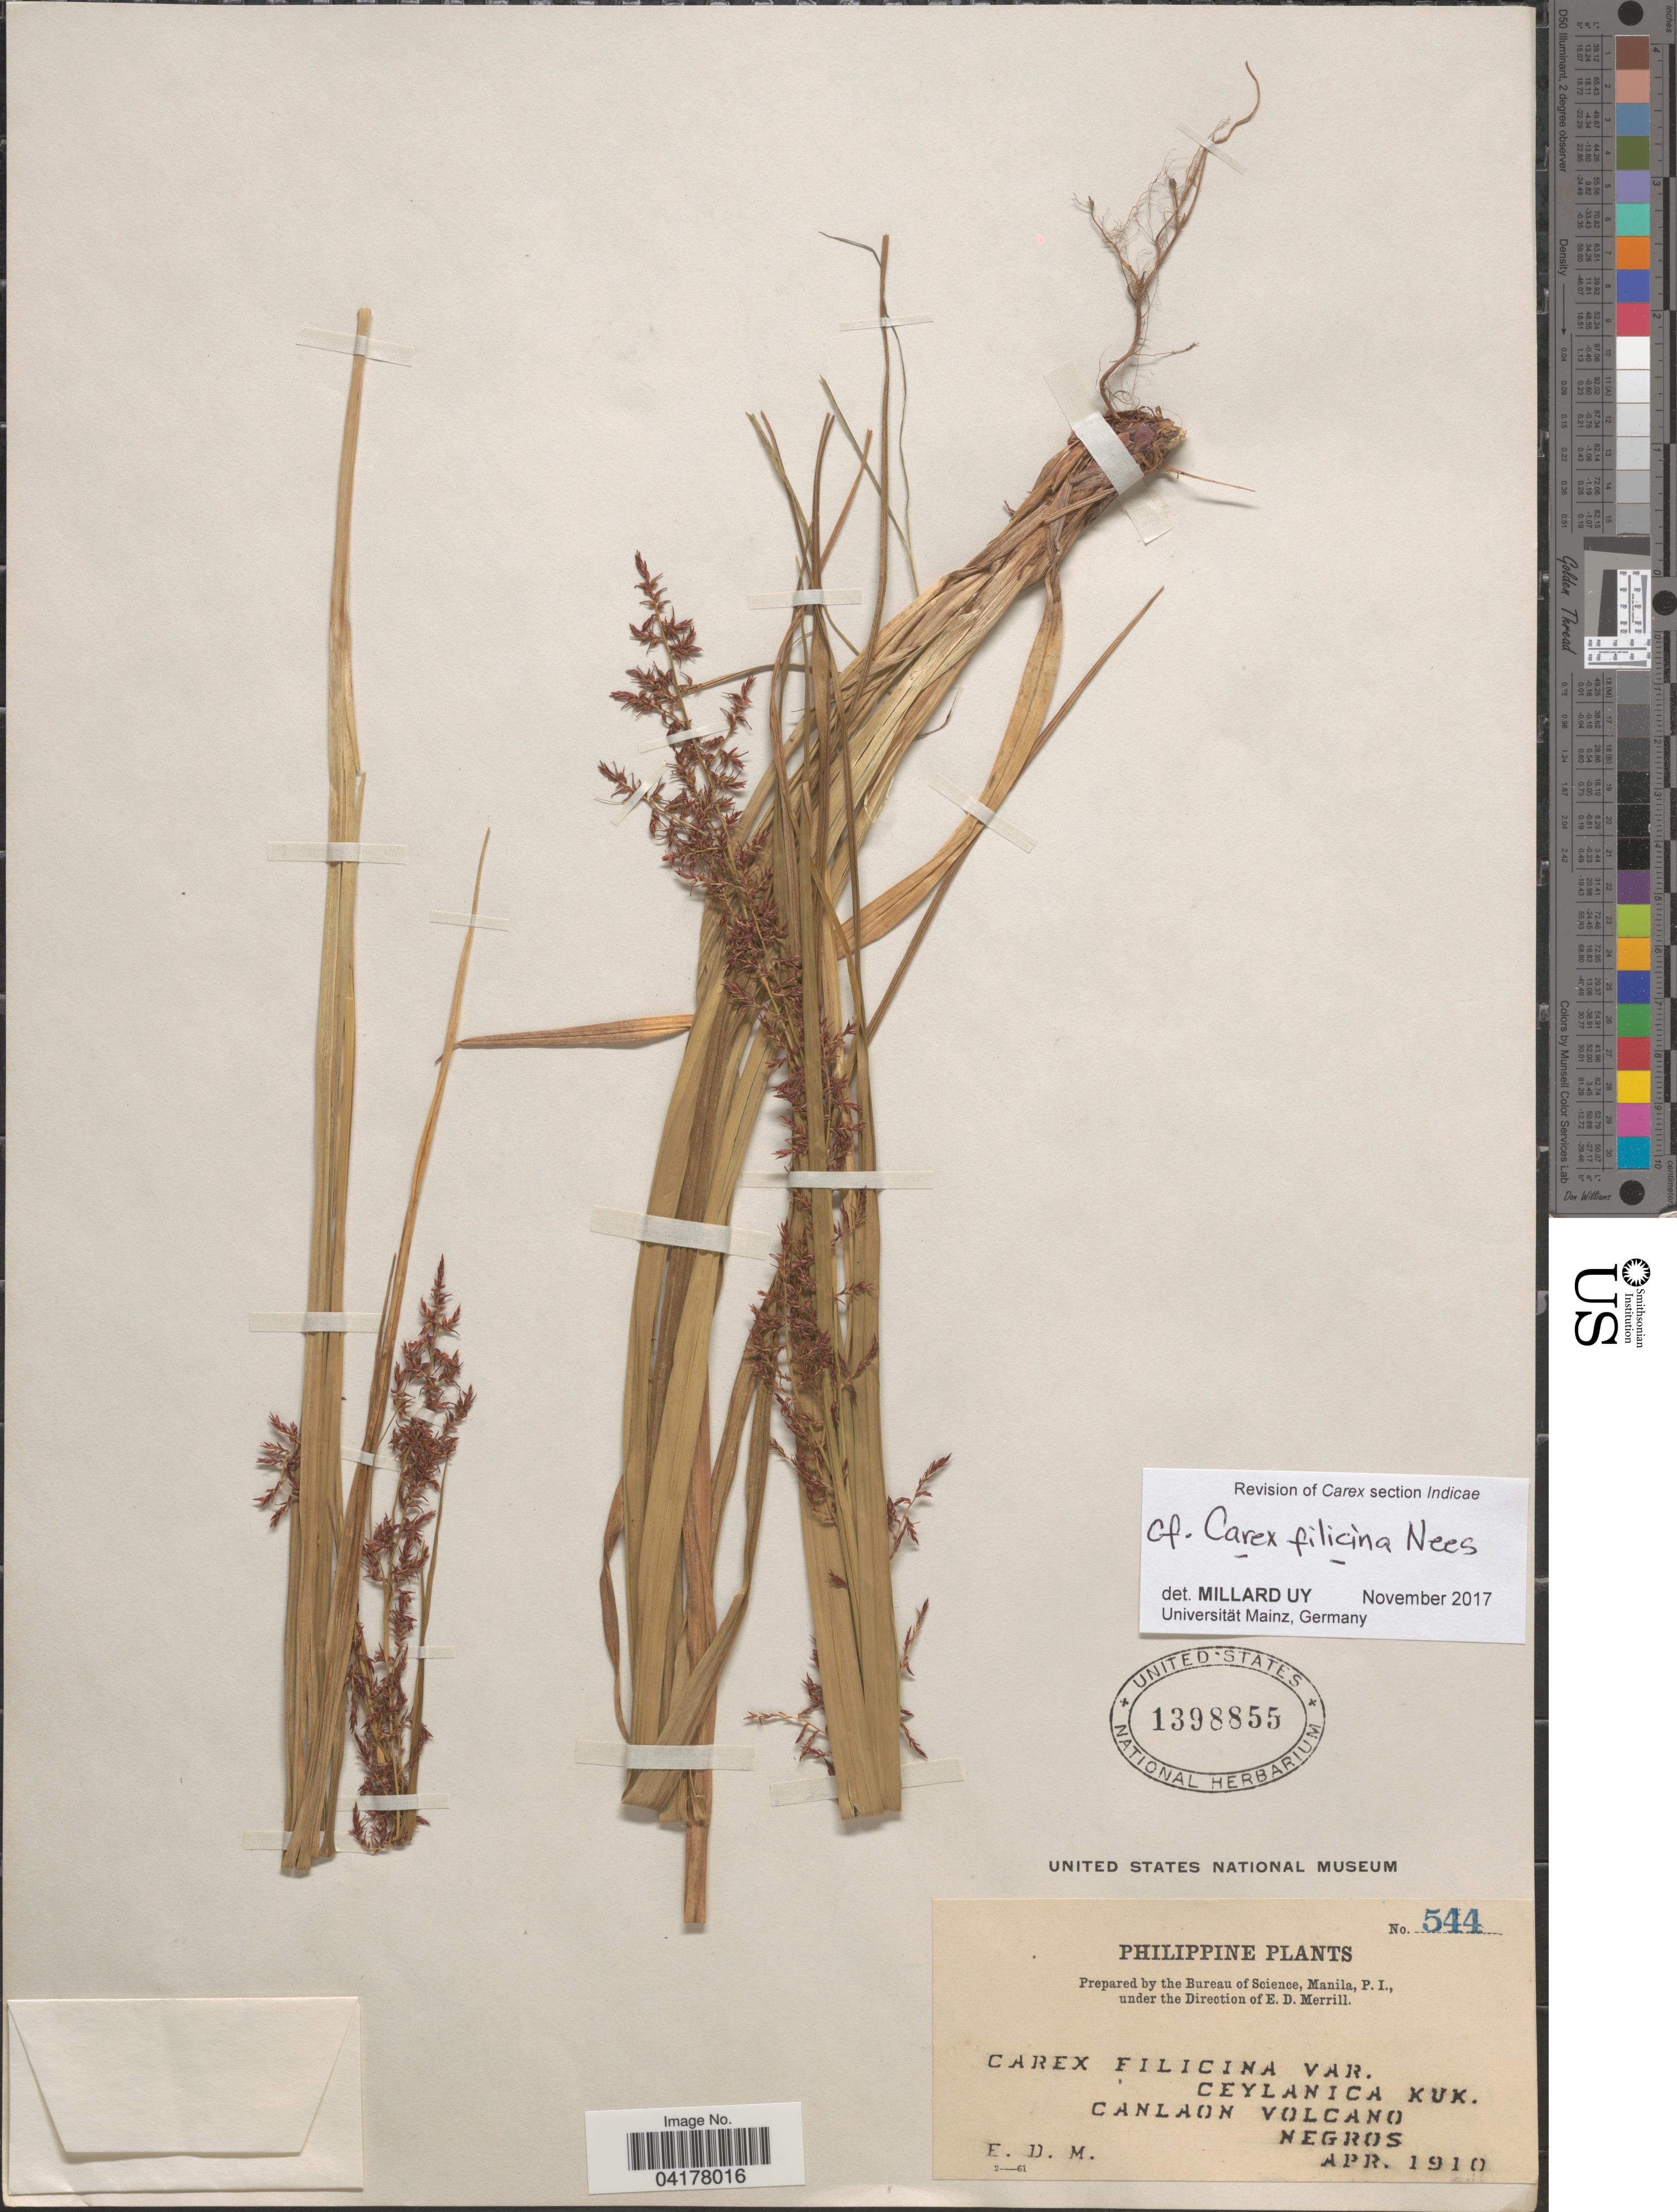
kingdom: Plantae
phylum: Tracheophyta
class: Liliopsida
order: Poales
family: Cyperaceae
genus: Carex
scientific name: Carex filicina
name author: Nees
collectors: E. D. Merrill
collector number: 544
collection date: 1910-04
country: Philippines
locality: Canlaon Volcano. Negros.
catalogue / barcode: US 1398855